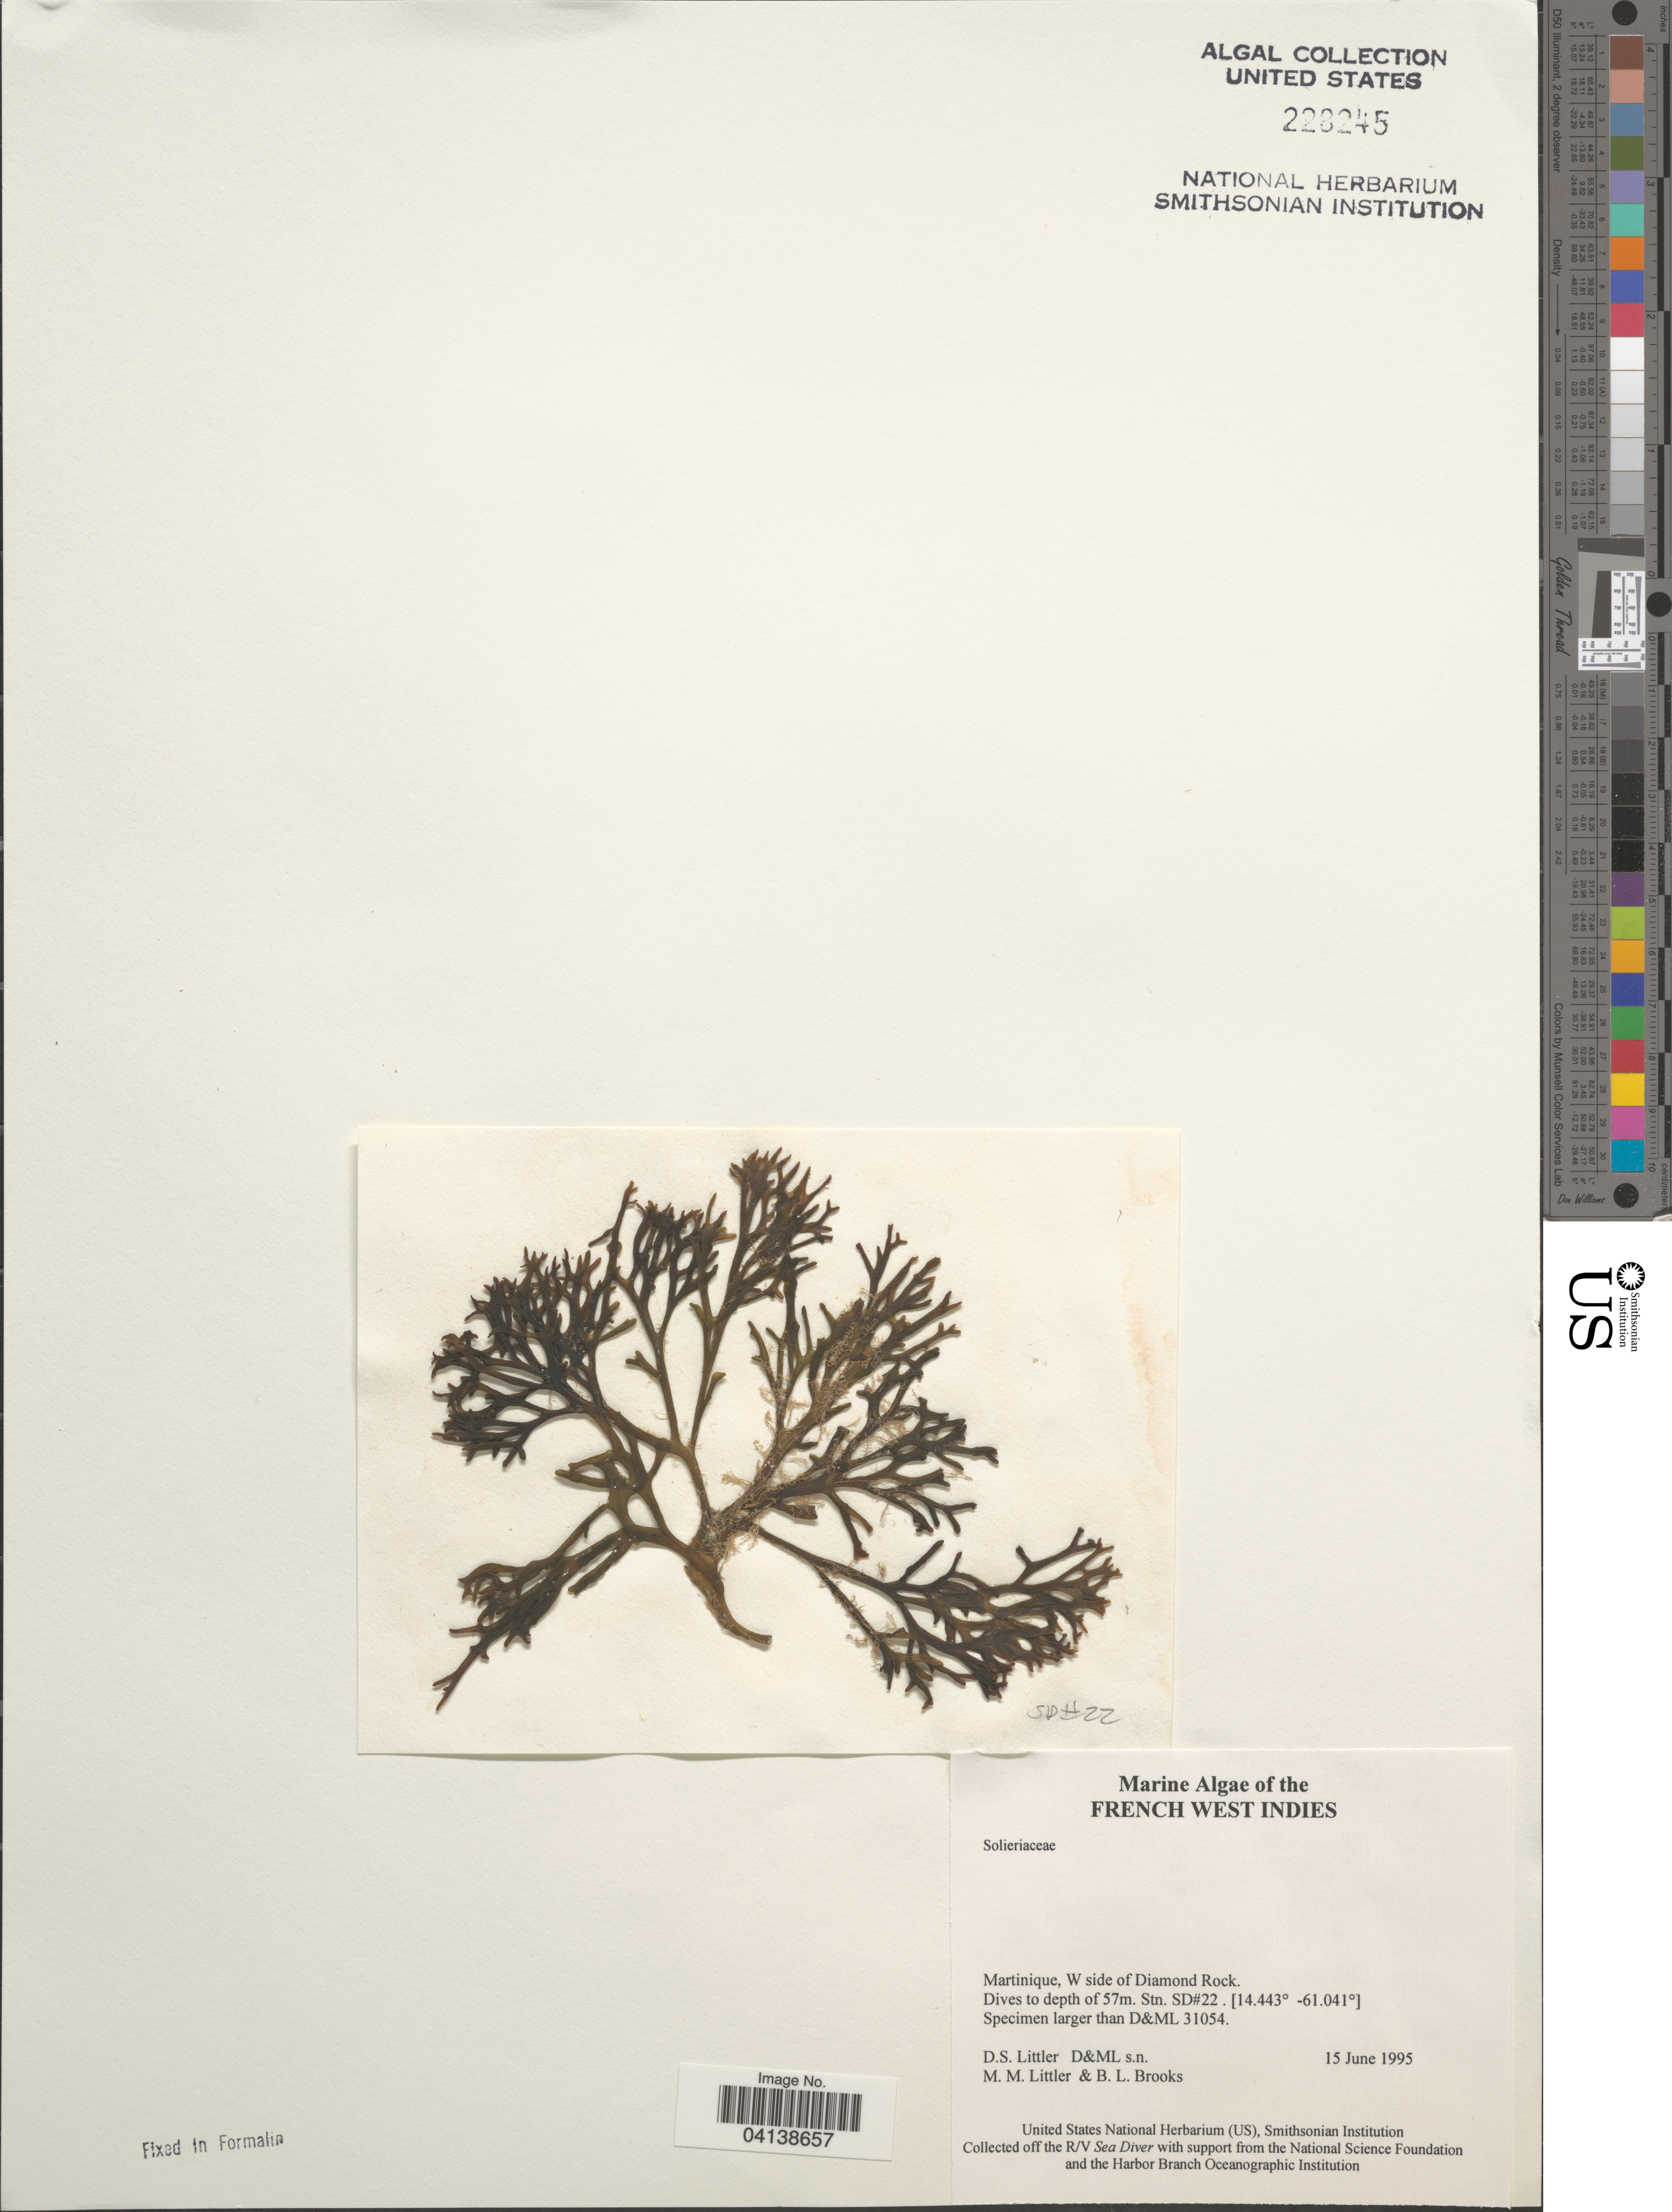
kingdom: Plantae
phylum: Rhodophyta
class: Florideophyceae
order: Gigartinales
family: Solieriaceae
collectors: D. S. Littler & B. Brooks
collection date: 1995-06-15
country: Martinique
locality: French West Indies. W side of Diamond Rock. Stn. SD#22.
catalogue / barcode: US 228245